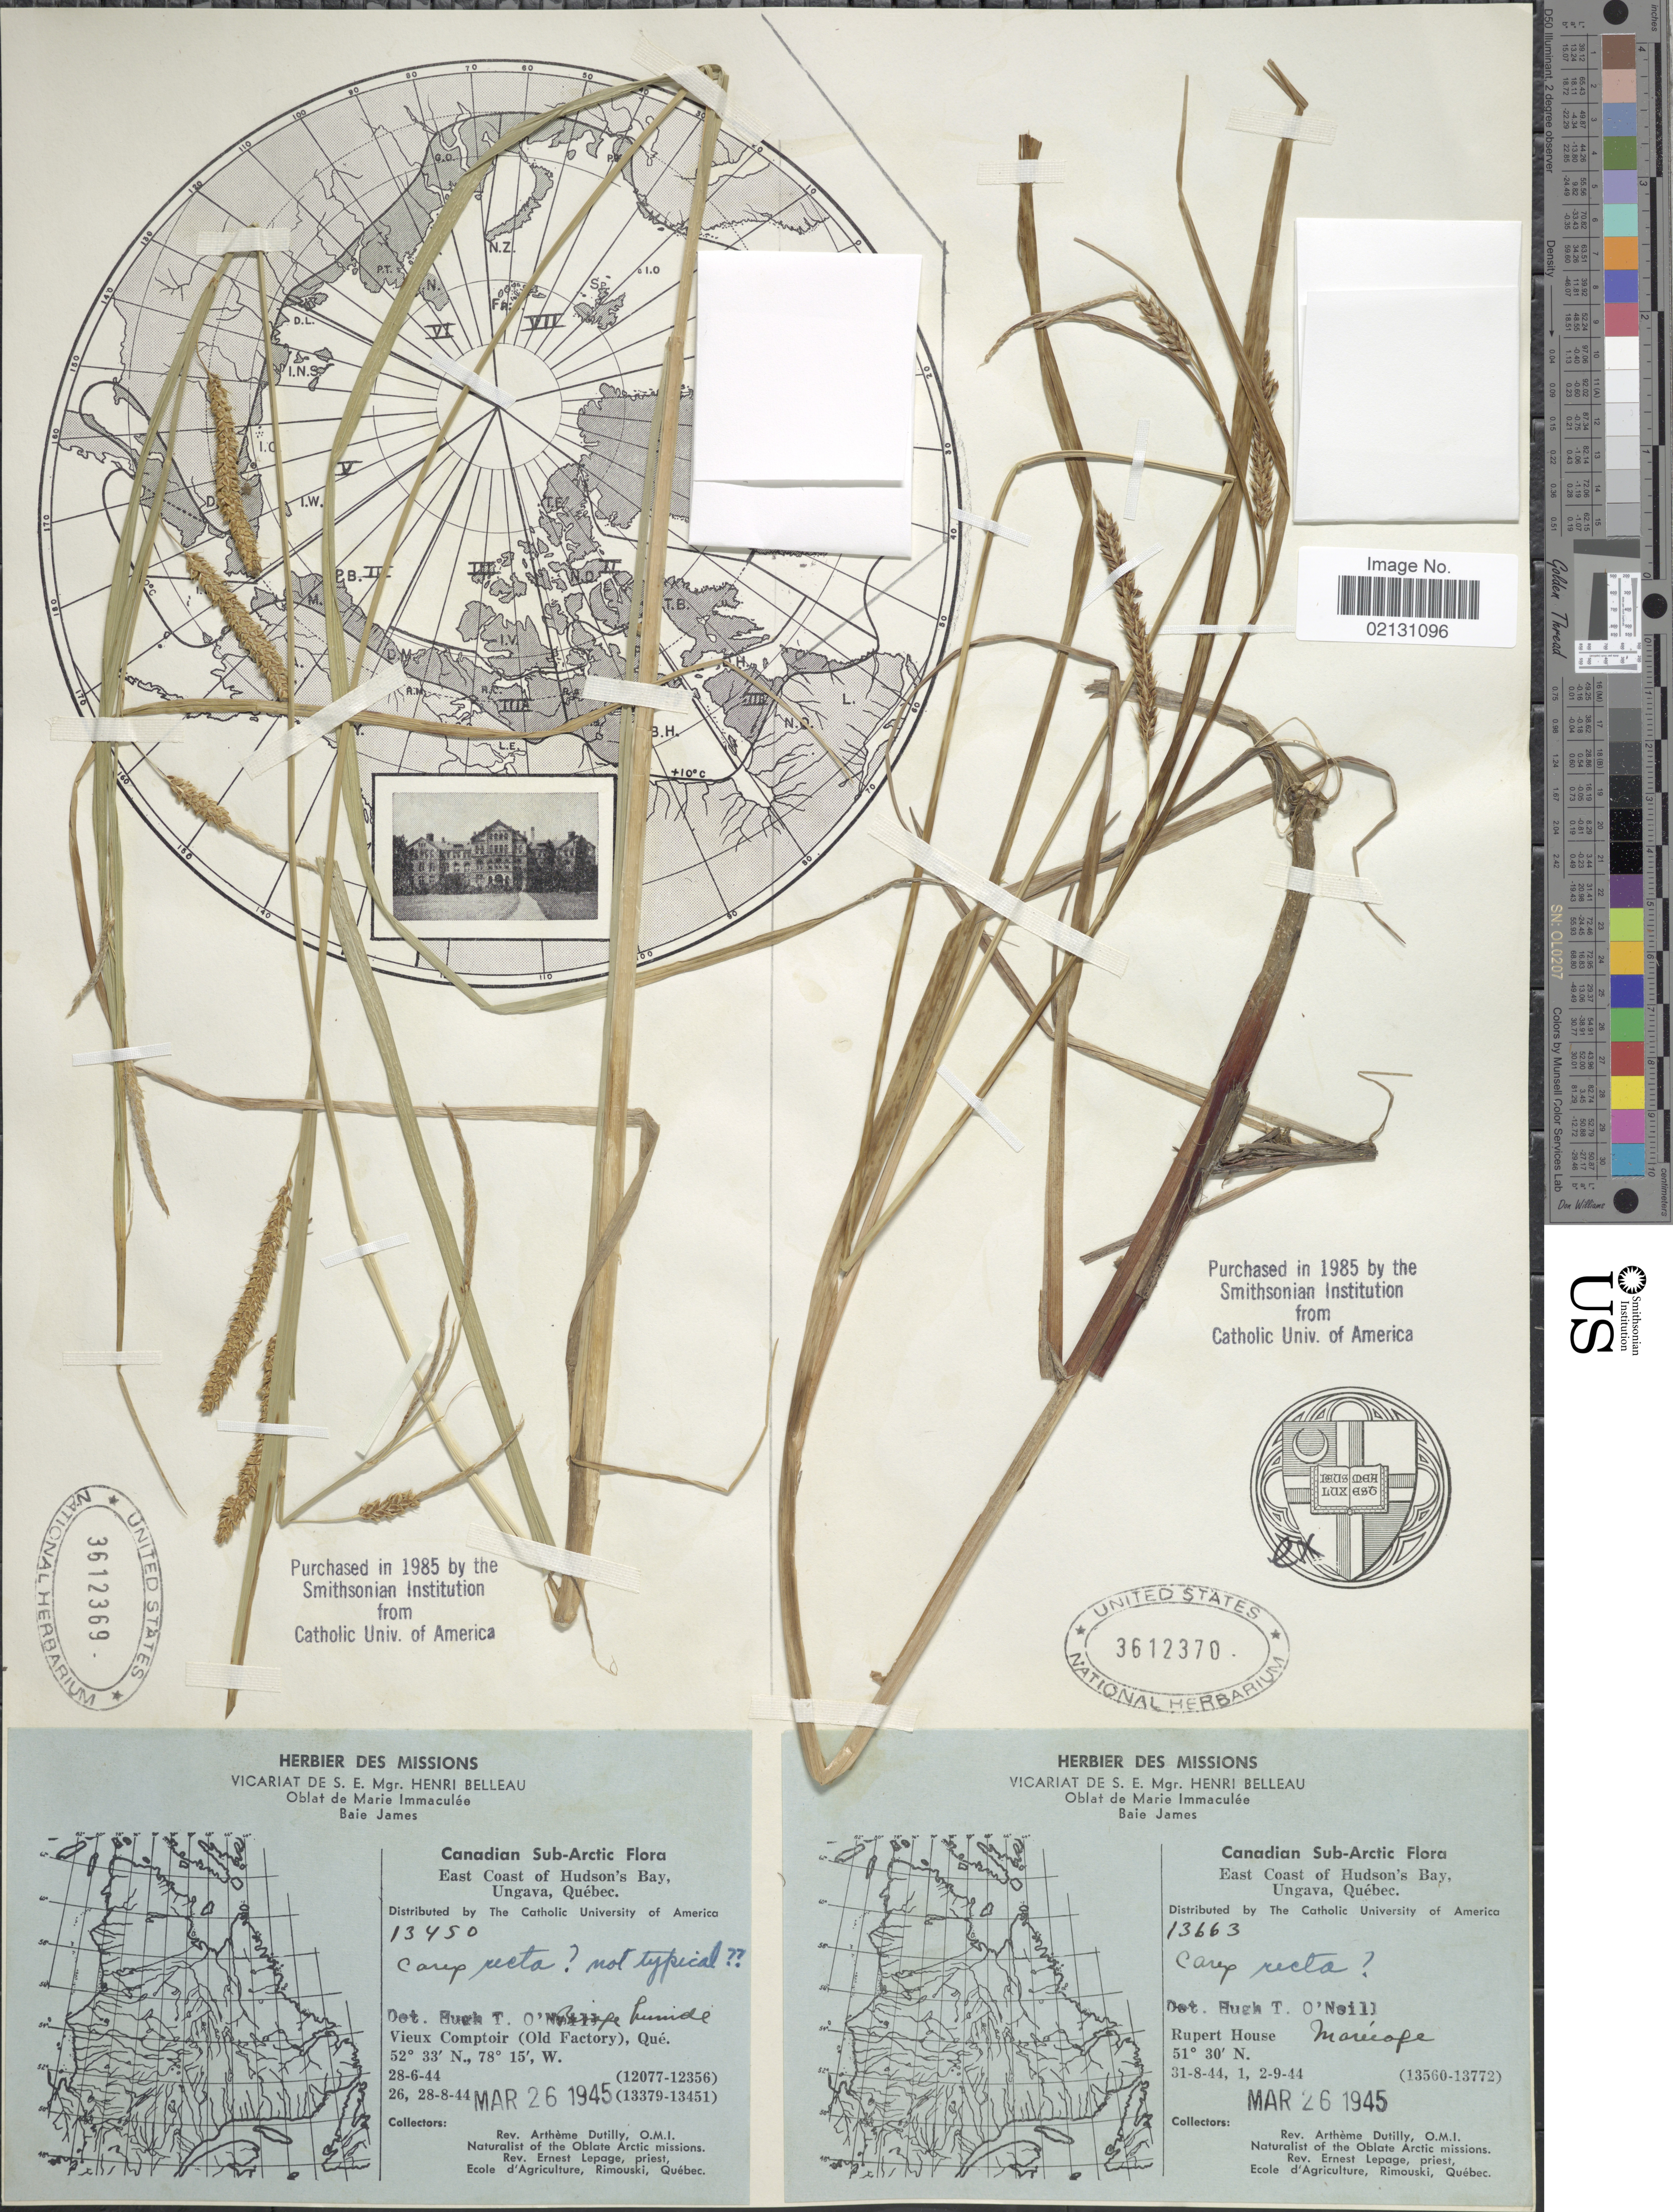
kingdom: Plantae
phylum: Tracheophyta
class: Liliopsida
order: Poales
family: Cyperaceae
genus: Carex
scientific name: Carex recta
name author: Boott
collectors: A. Dutilly & E. Lepage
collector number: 13450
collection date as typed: Transcribed d/m/y: 28/6/44 to 28/8/44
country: Canada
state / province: Quebec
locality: Canadian Sub-Arctic, East Coast of Hudson's Bay, Rivage humide, Vieux Comptoir (Old Factory)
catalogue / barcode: US 3612369